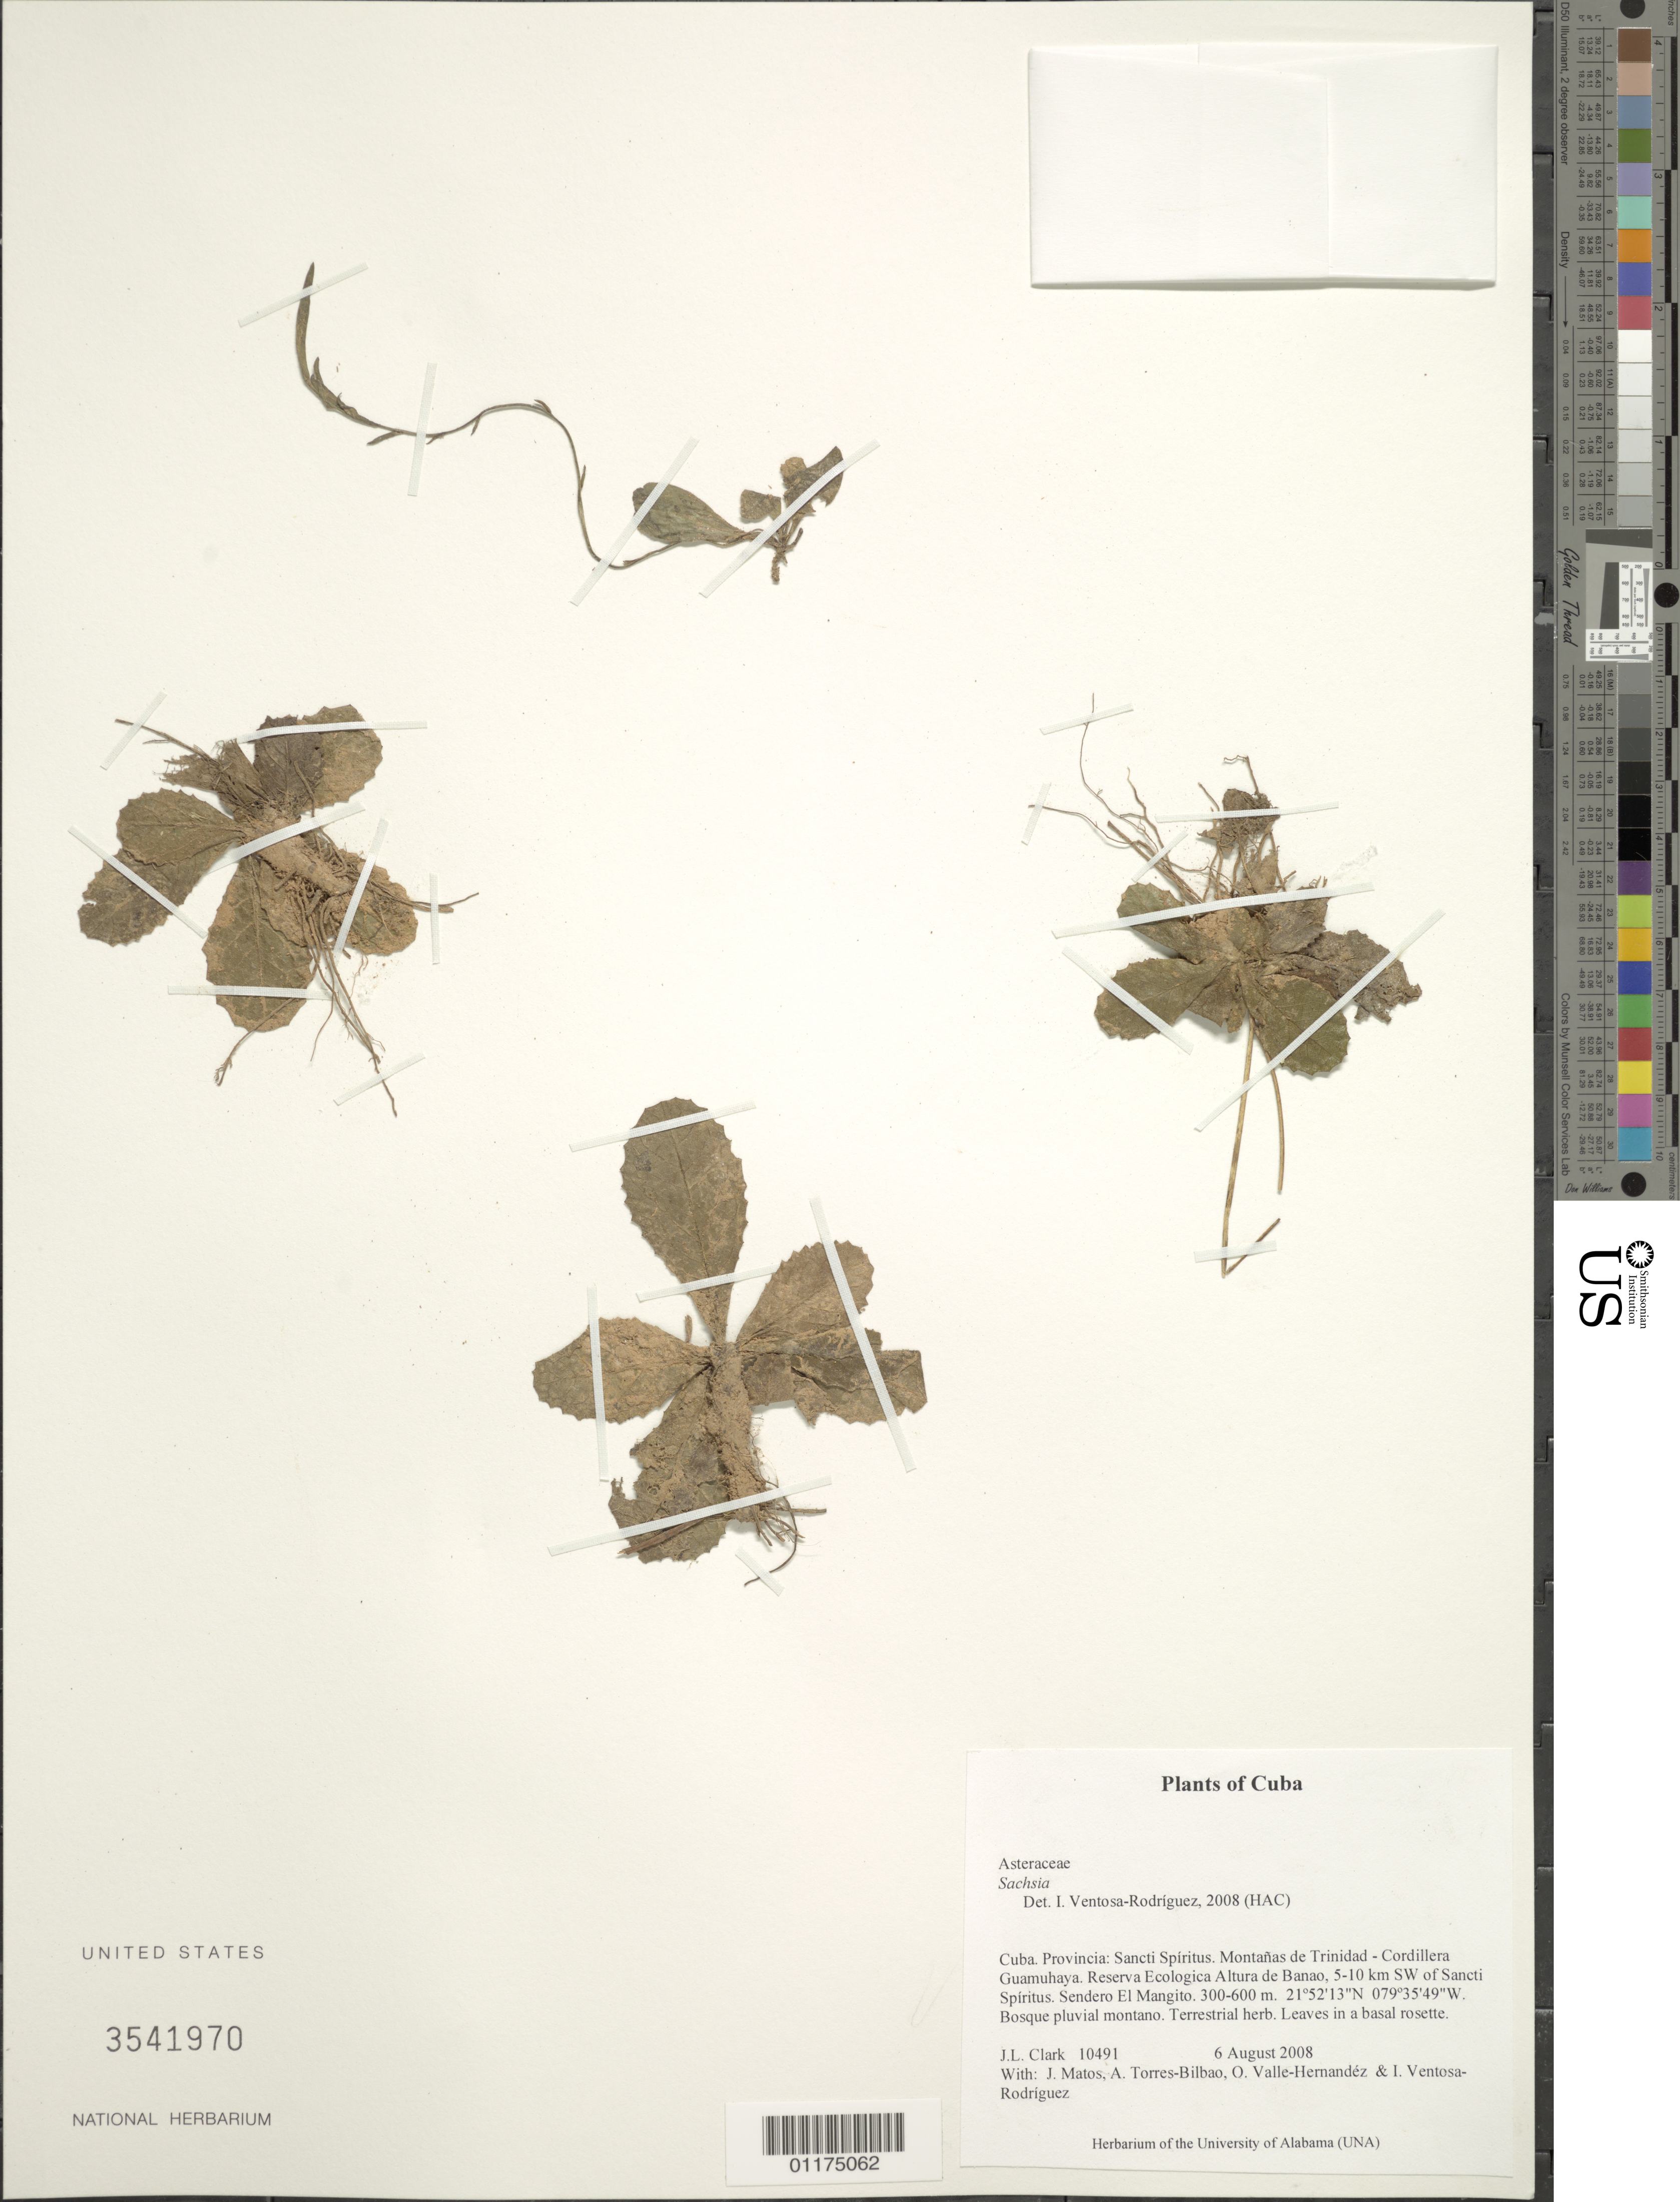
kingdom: Plantae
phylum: Tracheophyta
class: Magnoliopsida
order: Asterales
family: Asteraceae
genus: Sachsia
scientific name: Sachsia polycephala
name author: Griseb.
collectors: J. L. Clark, J. Matos, A. Torres-Bilbao, O. Valle-Hernandez & -. Ventosa-Rodriquez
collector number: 10491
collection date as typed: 06 Aug 2008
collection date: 2008-08-06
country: Cuba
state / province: Sancti Spiritus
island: Cuba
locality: Montanas de Trinidad-Cordillera Guamuhaya. Reserva Ecologica Altura de Banao, 5-10 km SW of Sancti Spiritus. Sendero El Mangito.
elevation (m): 300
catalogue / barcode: US 3541970